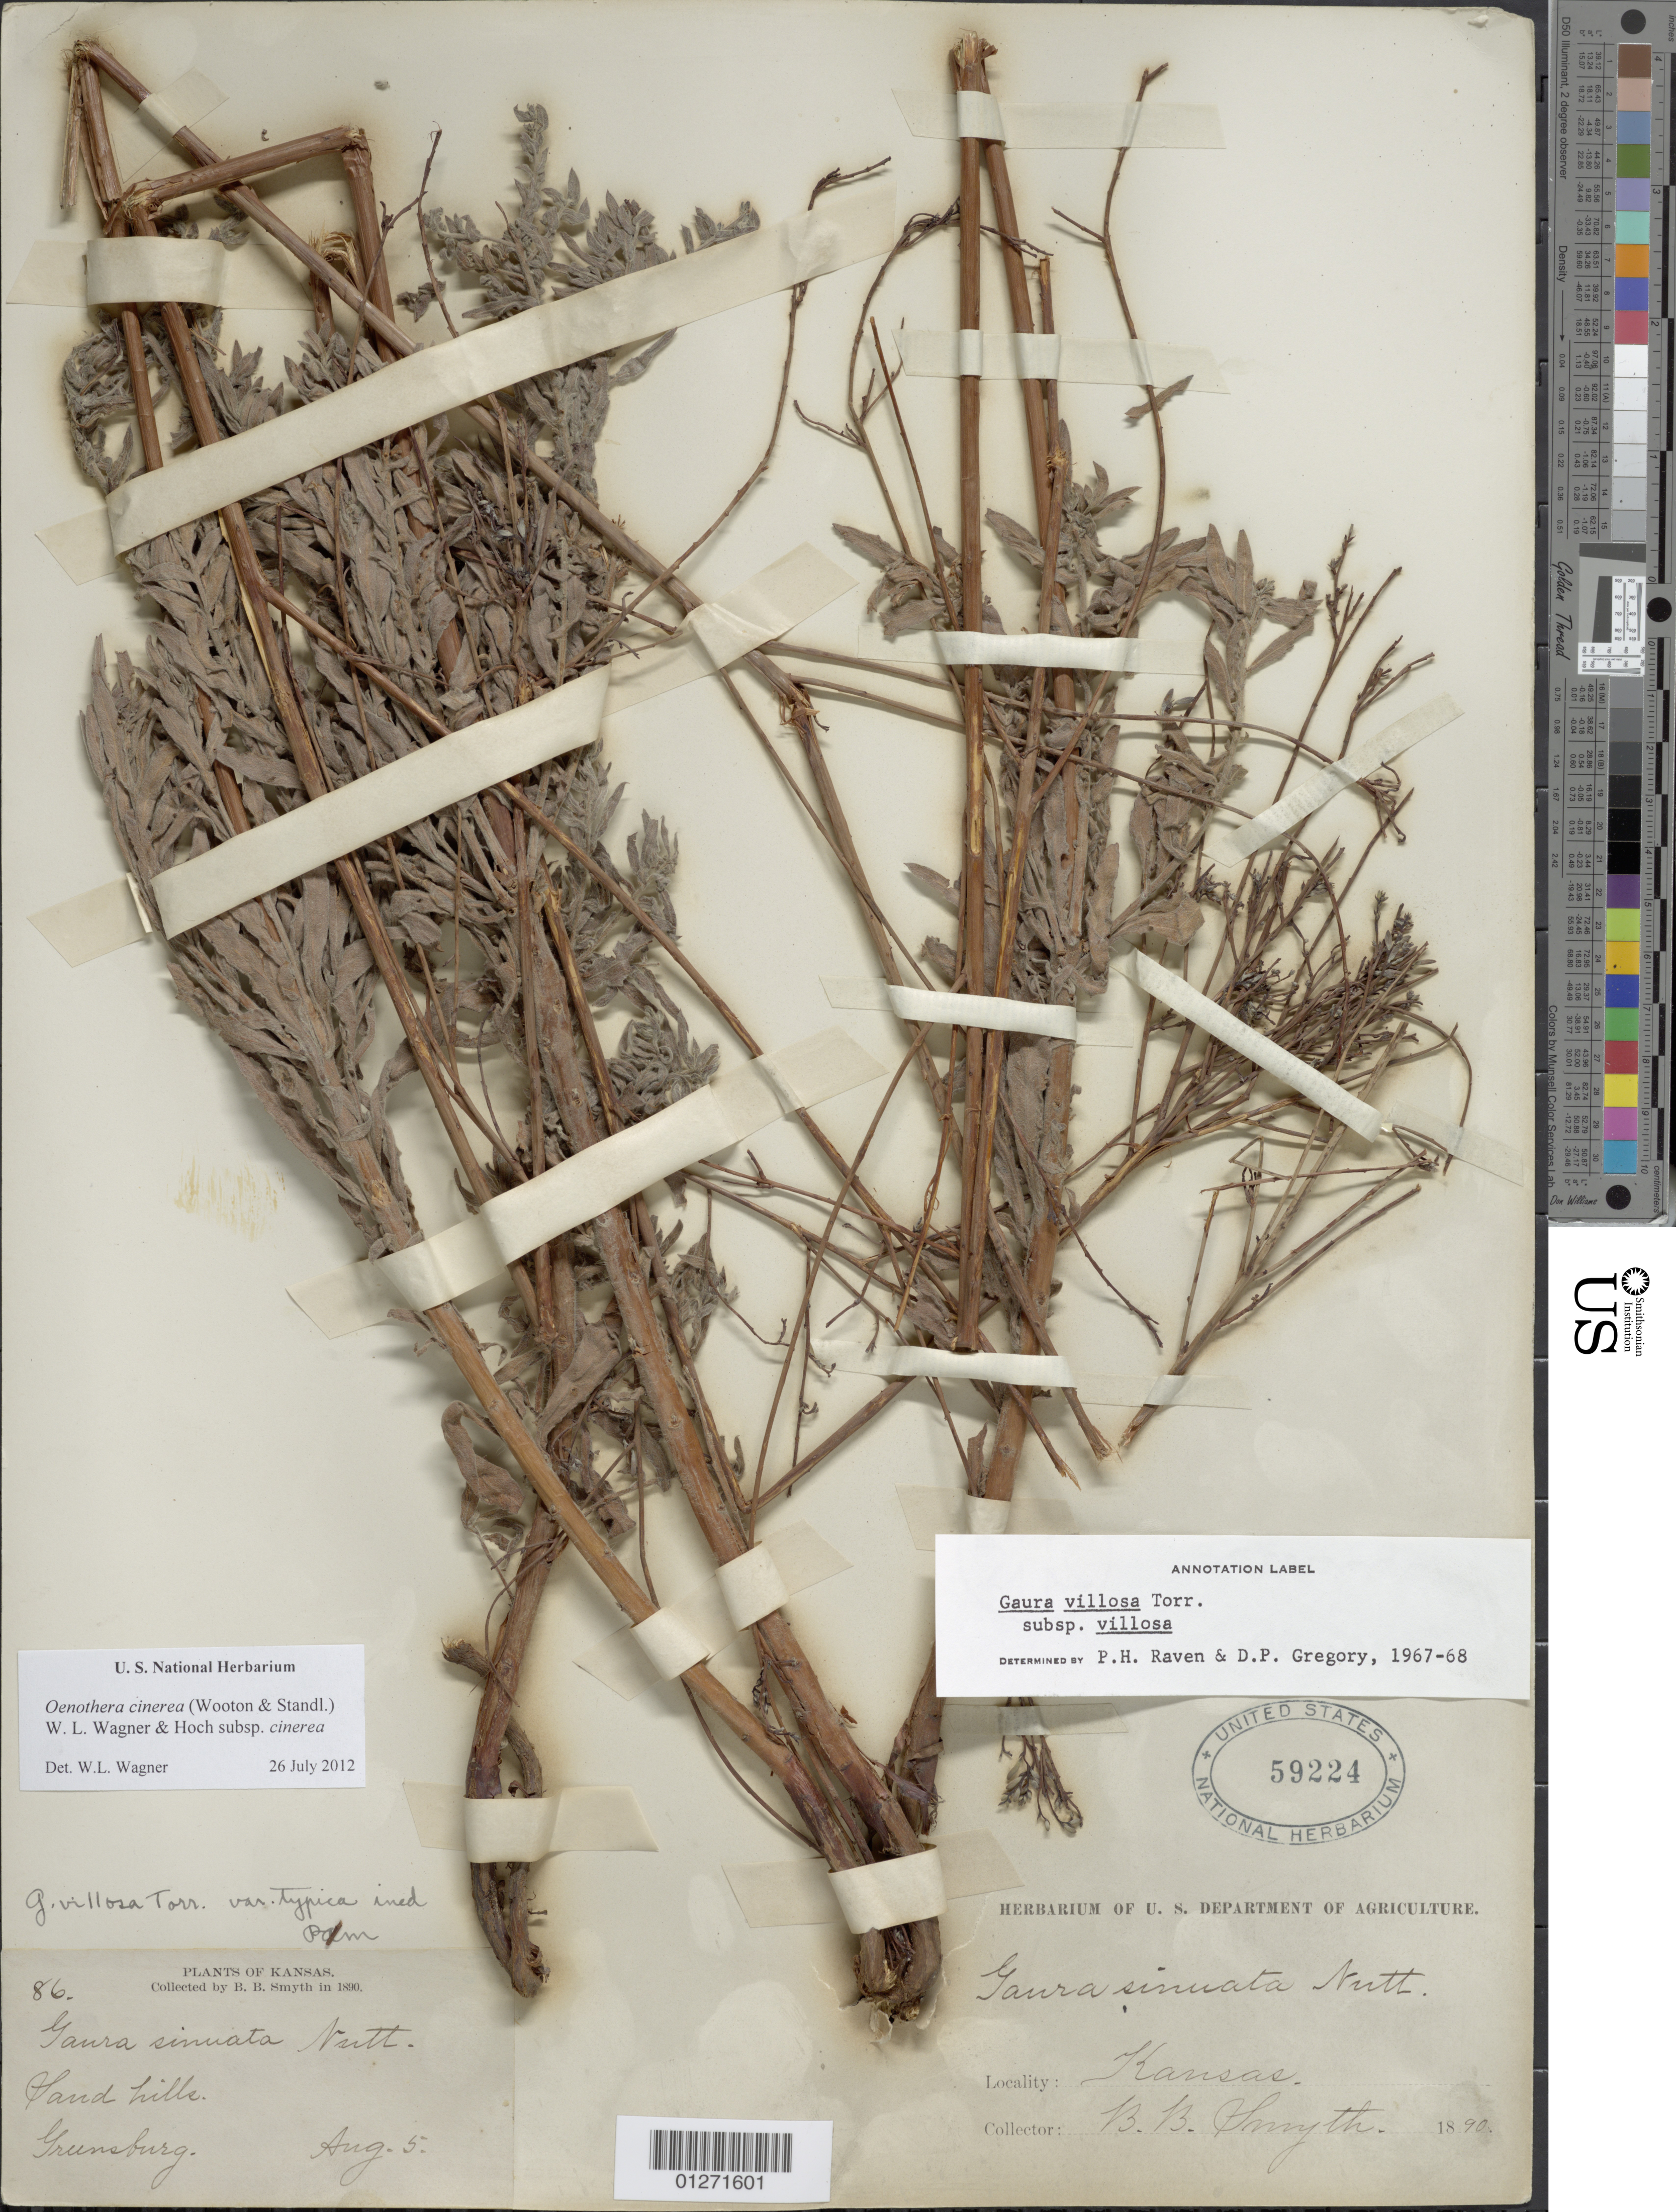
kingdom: Plantae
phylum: Tracheophyta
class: Magnoliopsida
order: Myrtales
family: Onagraceae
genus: Oenothera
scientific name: Oenothera cinerea subsp. cinerea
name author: (Wooton & Standl.) W.L. Wagner & Hoch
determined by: Wagner, W. L., (BOT), Smithsonian Institution - National Museum of Natural History (UNITED STATES)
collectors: B. Smyth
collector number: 86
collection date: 1890-08-05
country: United States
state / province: Kansas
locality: Greensburg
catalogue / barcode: US 59224